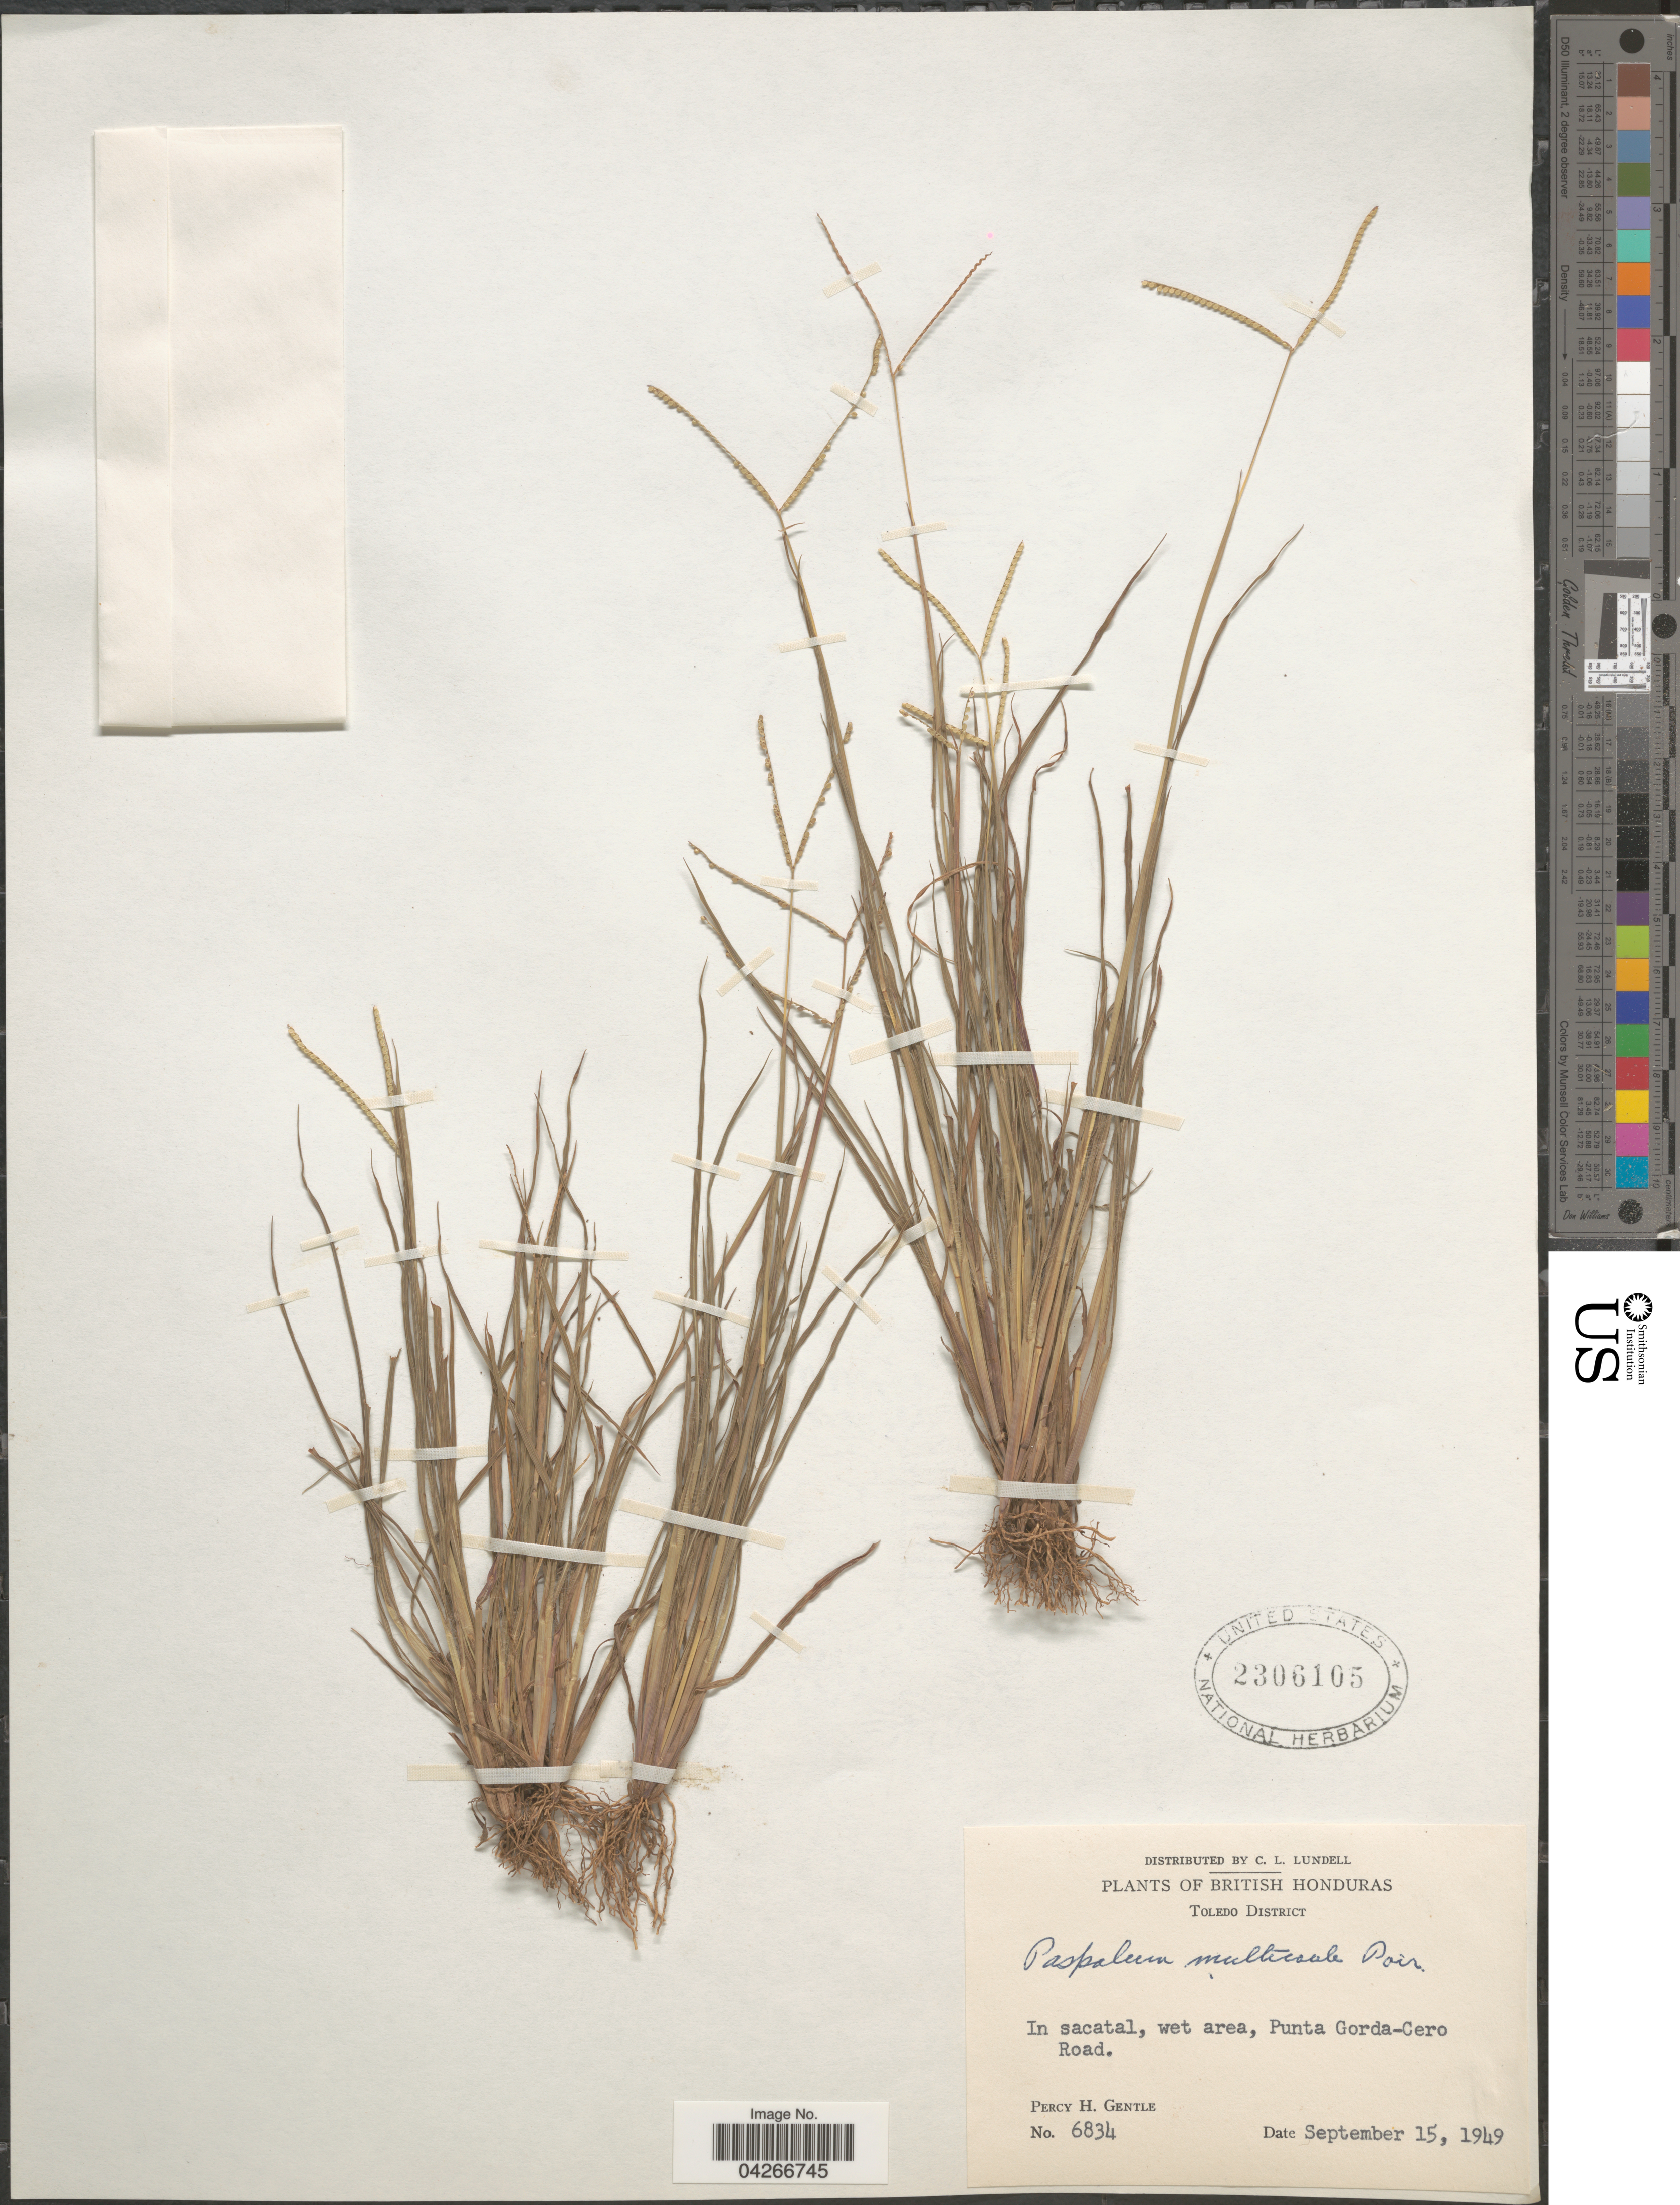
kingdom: Plantae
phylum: Tracheophyta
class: Liliopsida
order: Poales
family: Poaceae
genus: Paspalum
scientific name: Paspalum multicaule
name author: Poir. in Lam.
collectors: P. H. Gentle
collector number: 6834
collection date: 1949-09-15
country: Belize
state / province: Toledo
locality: British Honduras. Toledo District. In sacatal, Punta Gorda-Cero Road.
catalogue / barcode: US 2306105